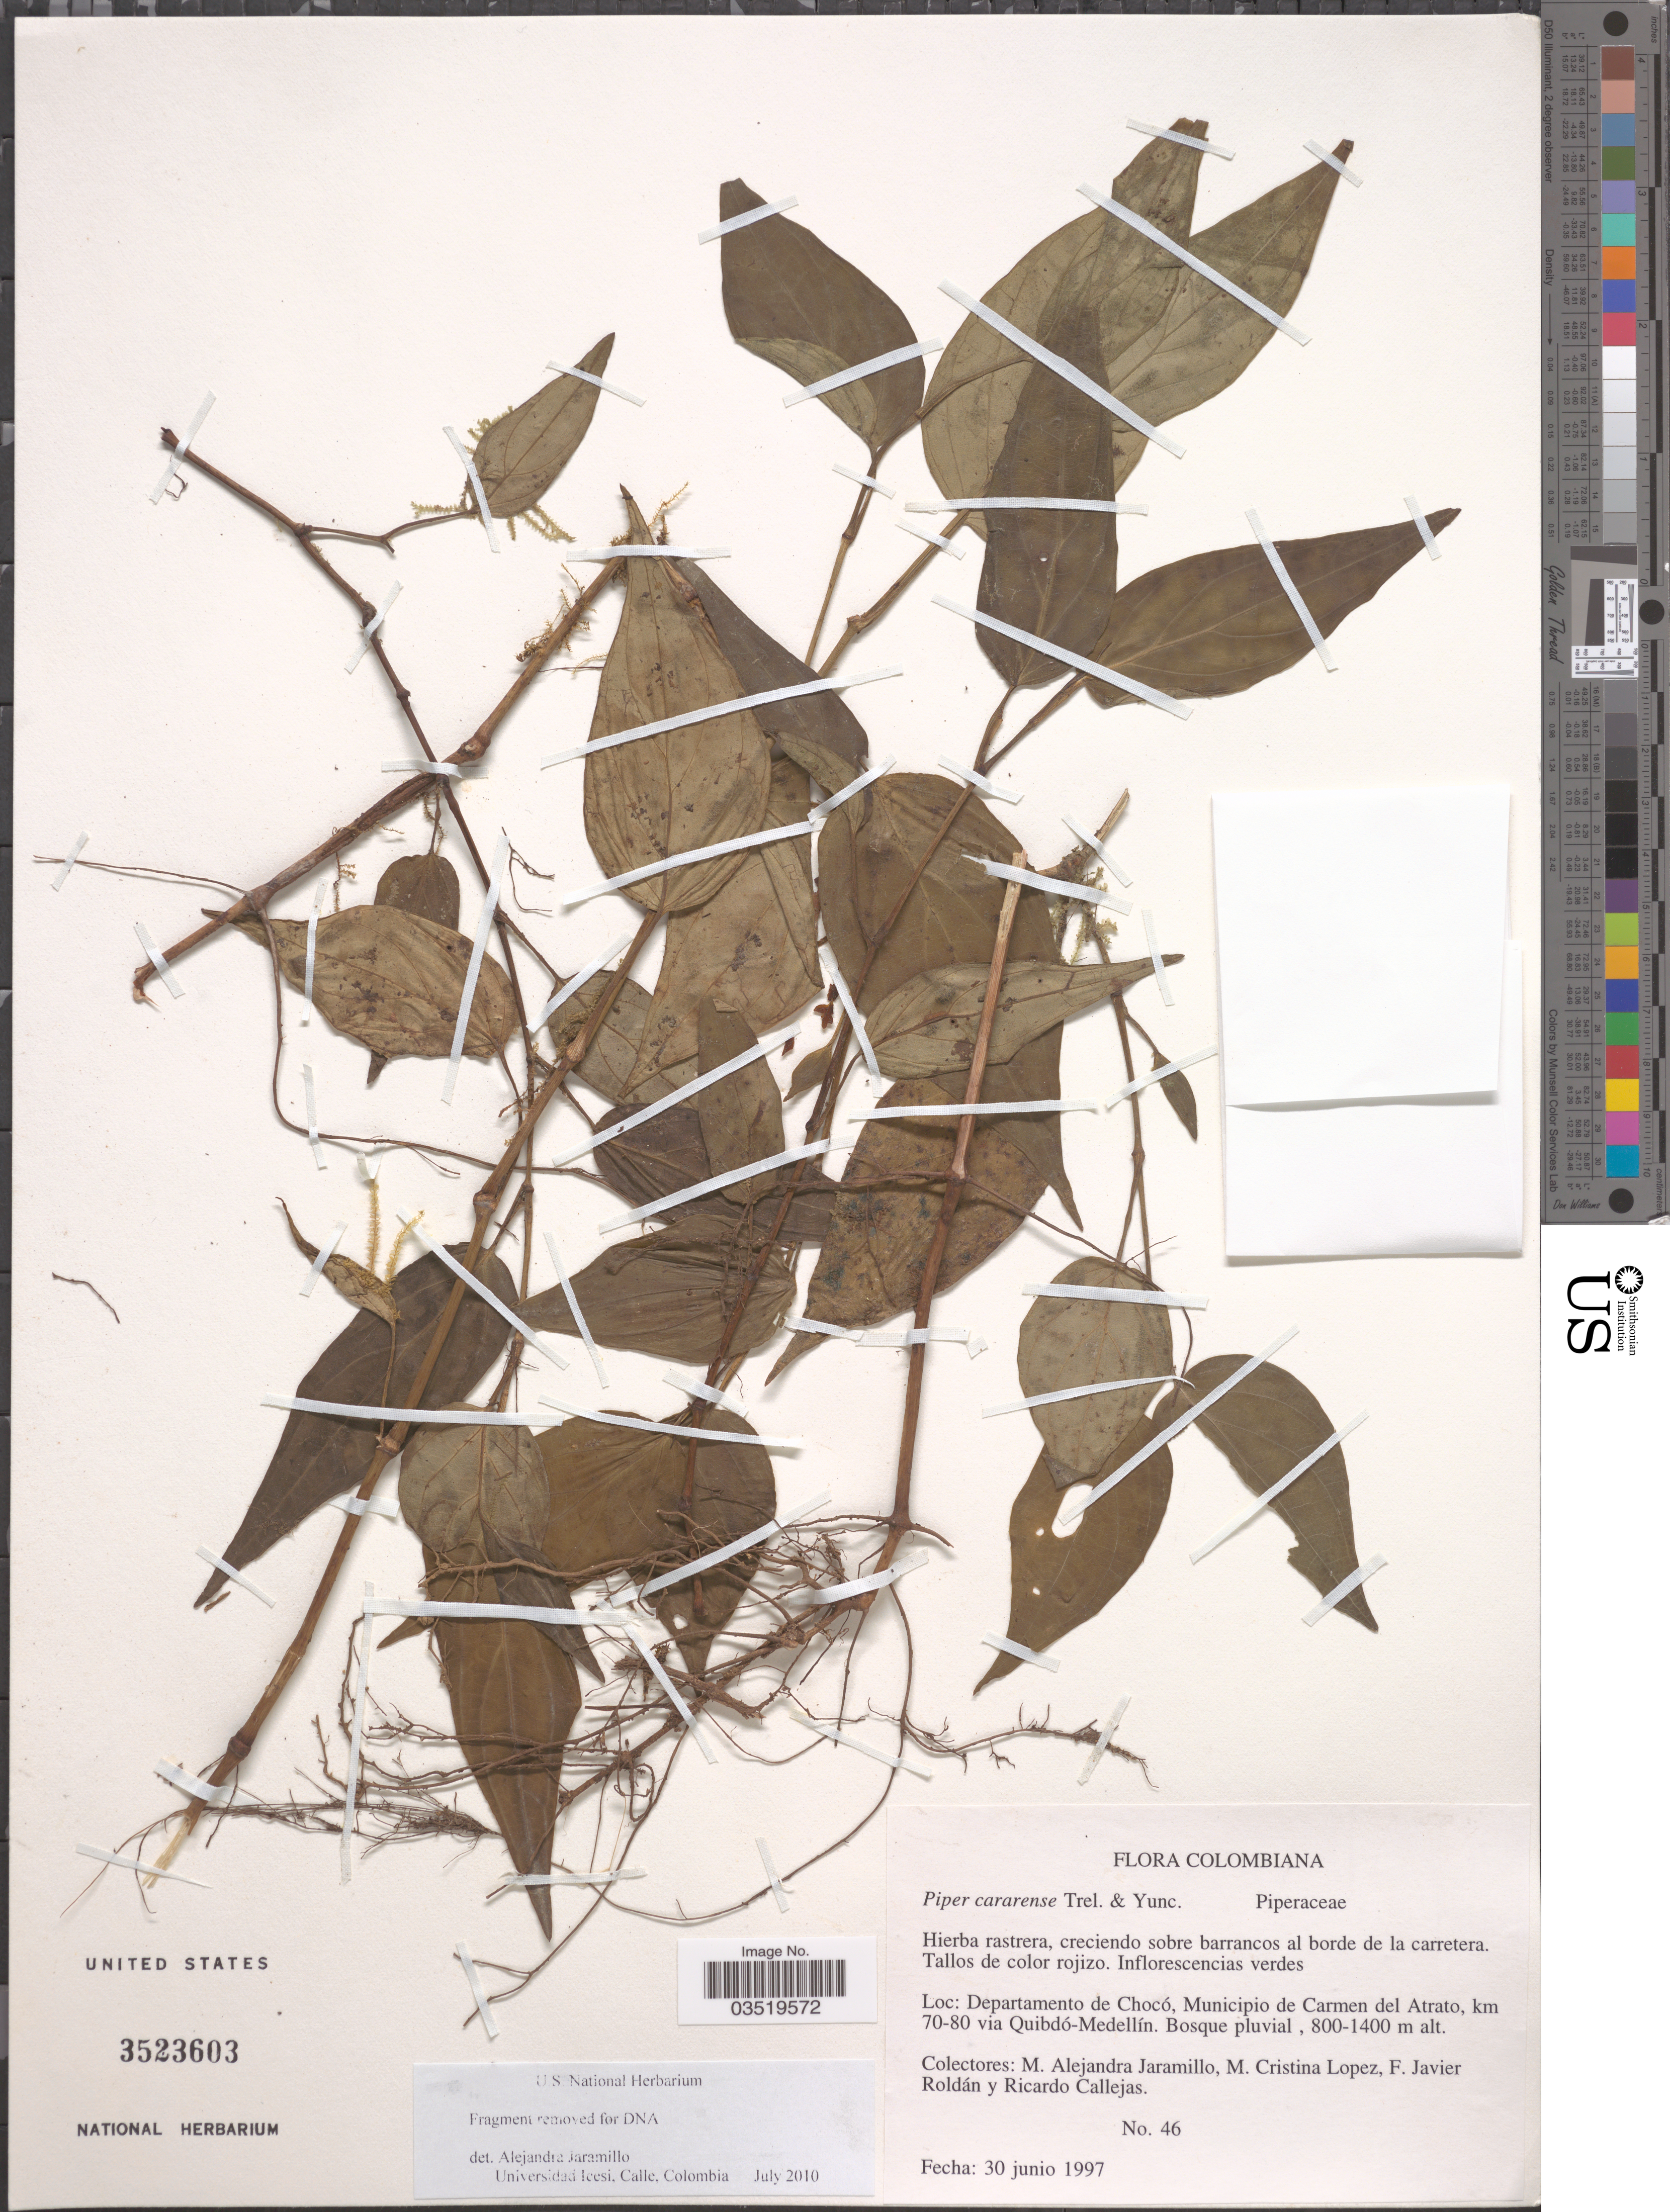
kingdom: Plantae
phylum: Tracheophyta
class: Magnoliopsida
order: Piperales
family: Piperaceae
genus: Piper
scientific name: Piper cararense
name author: Trel. & Yunck.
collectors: M. A. Jaramillo, M. Lopez, F. J. Roldán & R. Callejas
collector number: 46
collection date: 1997-06-30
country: Colombia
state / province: Chocó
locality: Departamento de Chocó, Municipio de Carmen del Atrato, km 70-80 via Quibdó-Medellín.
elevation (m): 800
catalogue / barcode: US 3523603